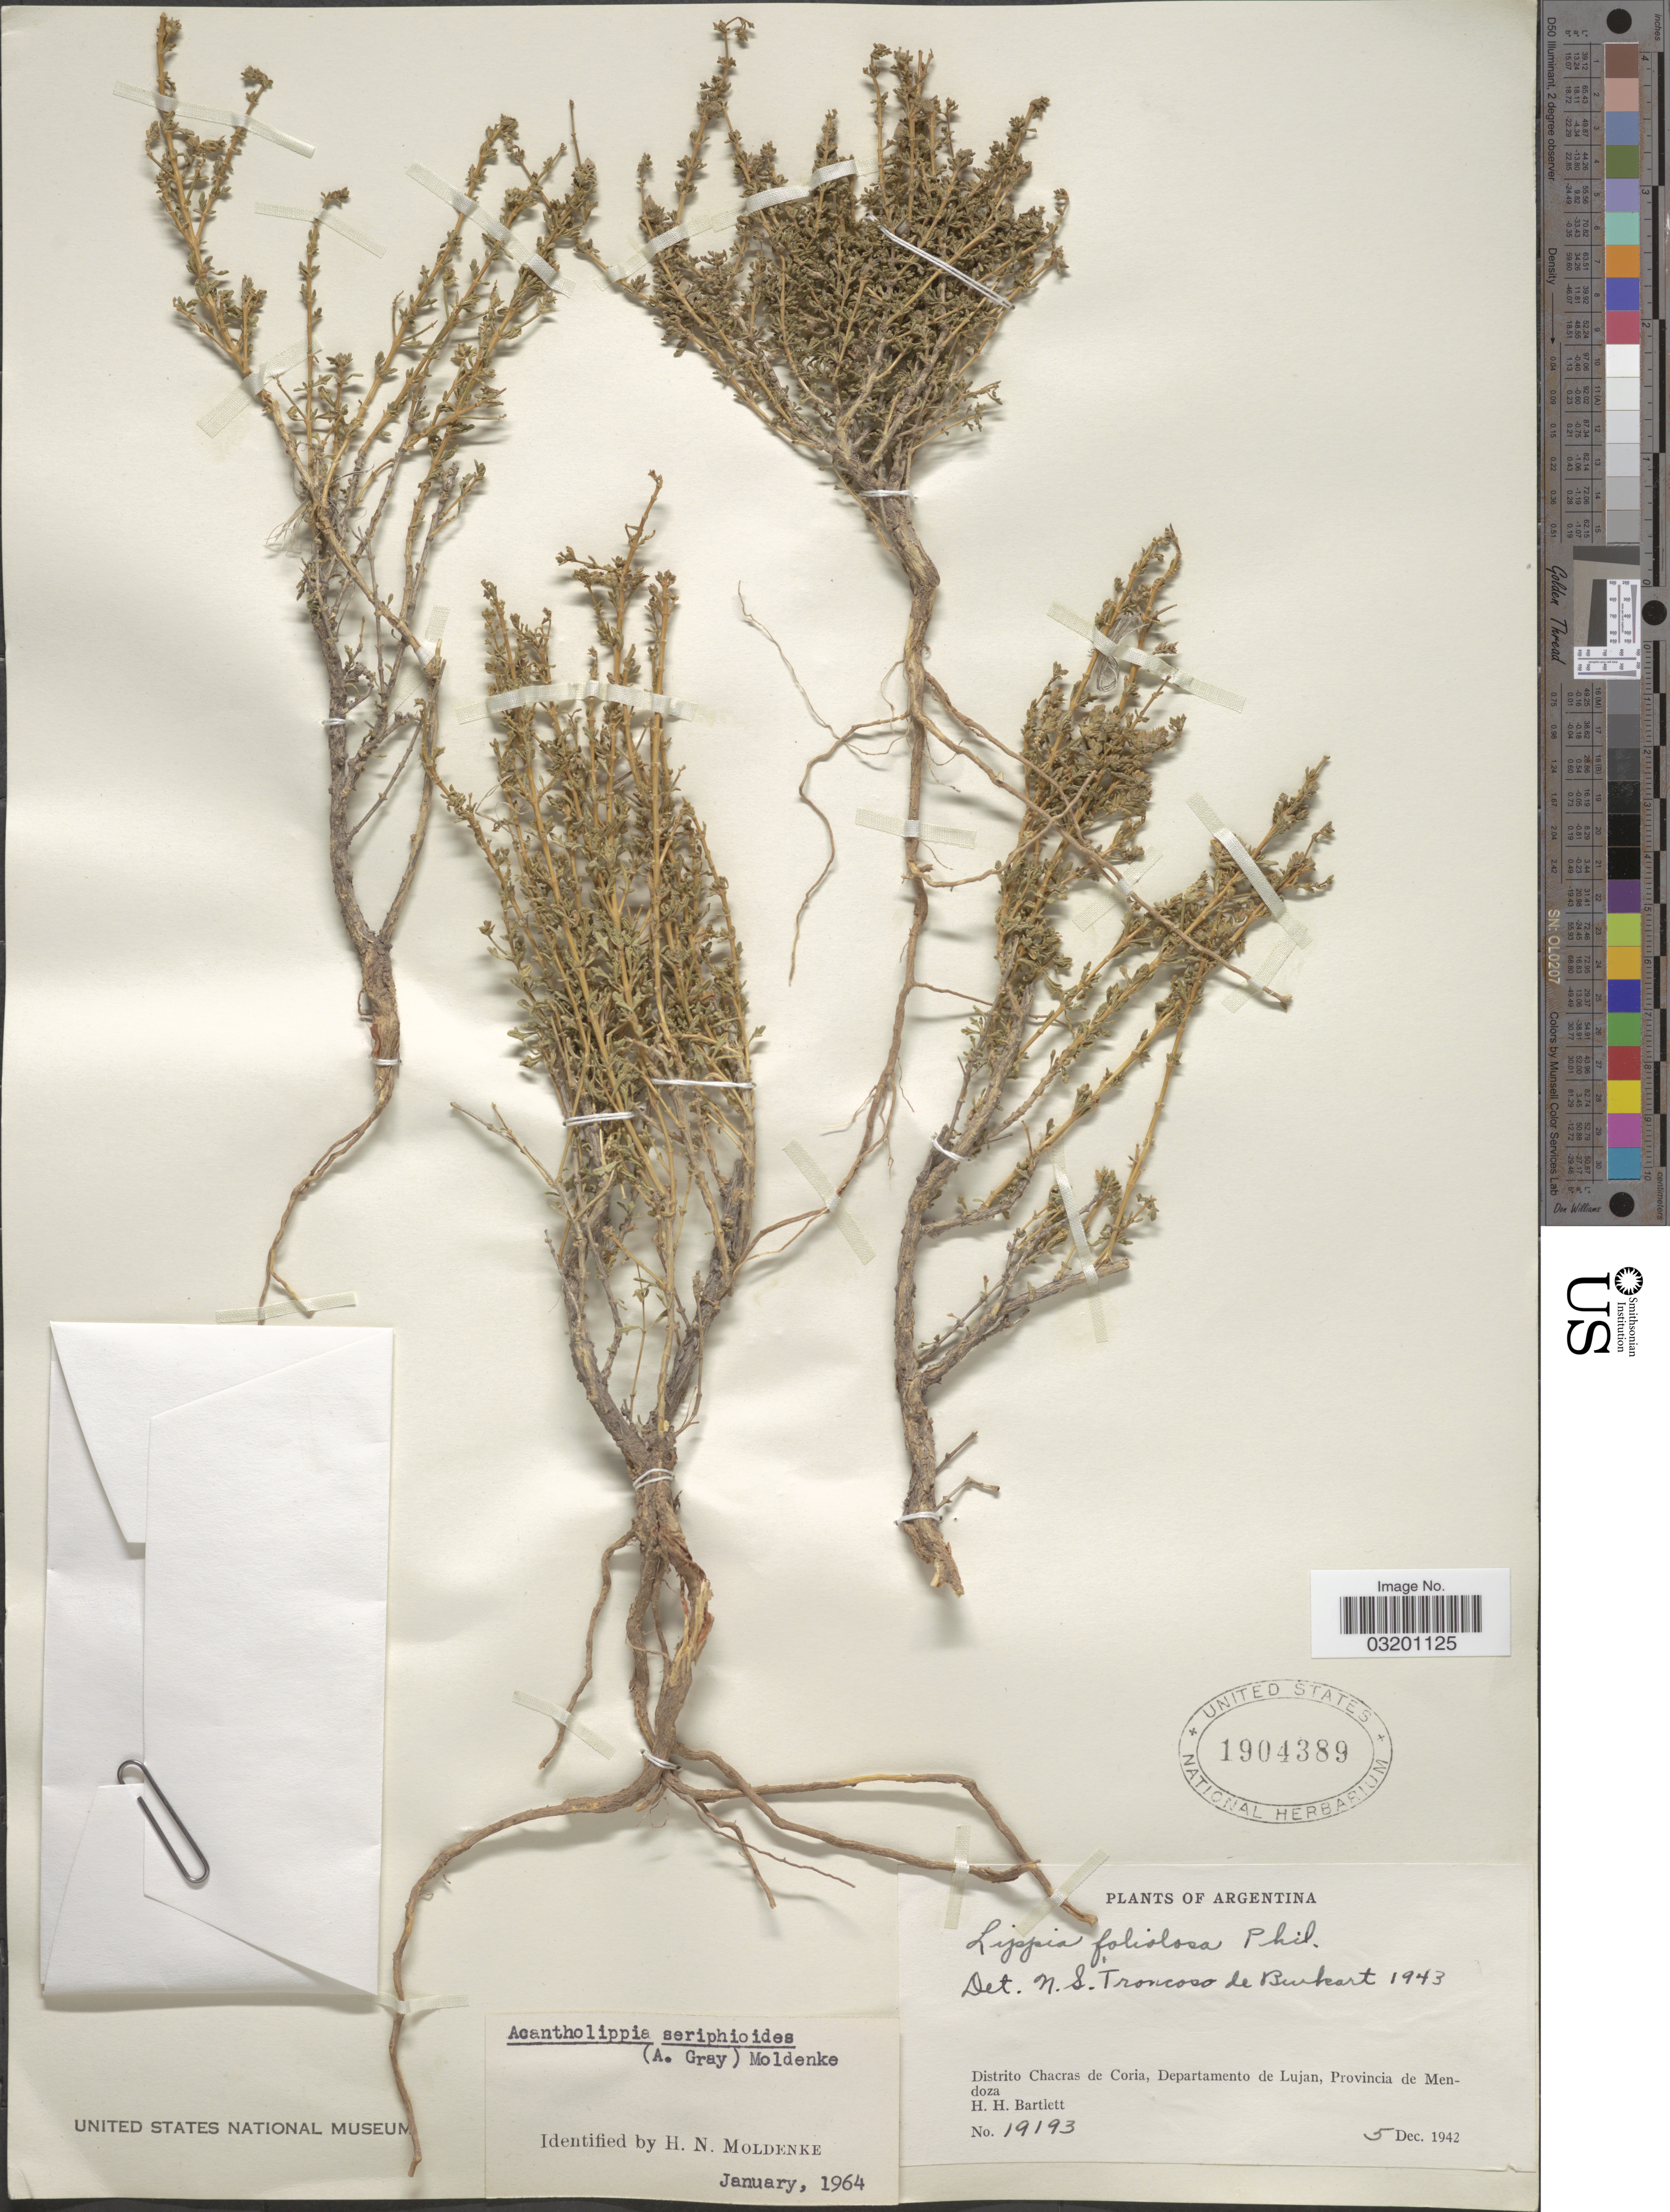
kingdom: Plantae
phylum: Tracheophyta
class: Magnoliopsida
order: Lamiales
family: Verbenaceae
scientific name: Acantholippa seriphioides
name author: (A. Gray) Moldenke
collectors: H. H. Bartlett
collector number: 19193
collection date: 1942-12-05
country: Argentina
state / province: Mendoza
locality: Distrito Chacras de Coria, Departamento de Lujan.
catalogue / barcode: US 1904389